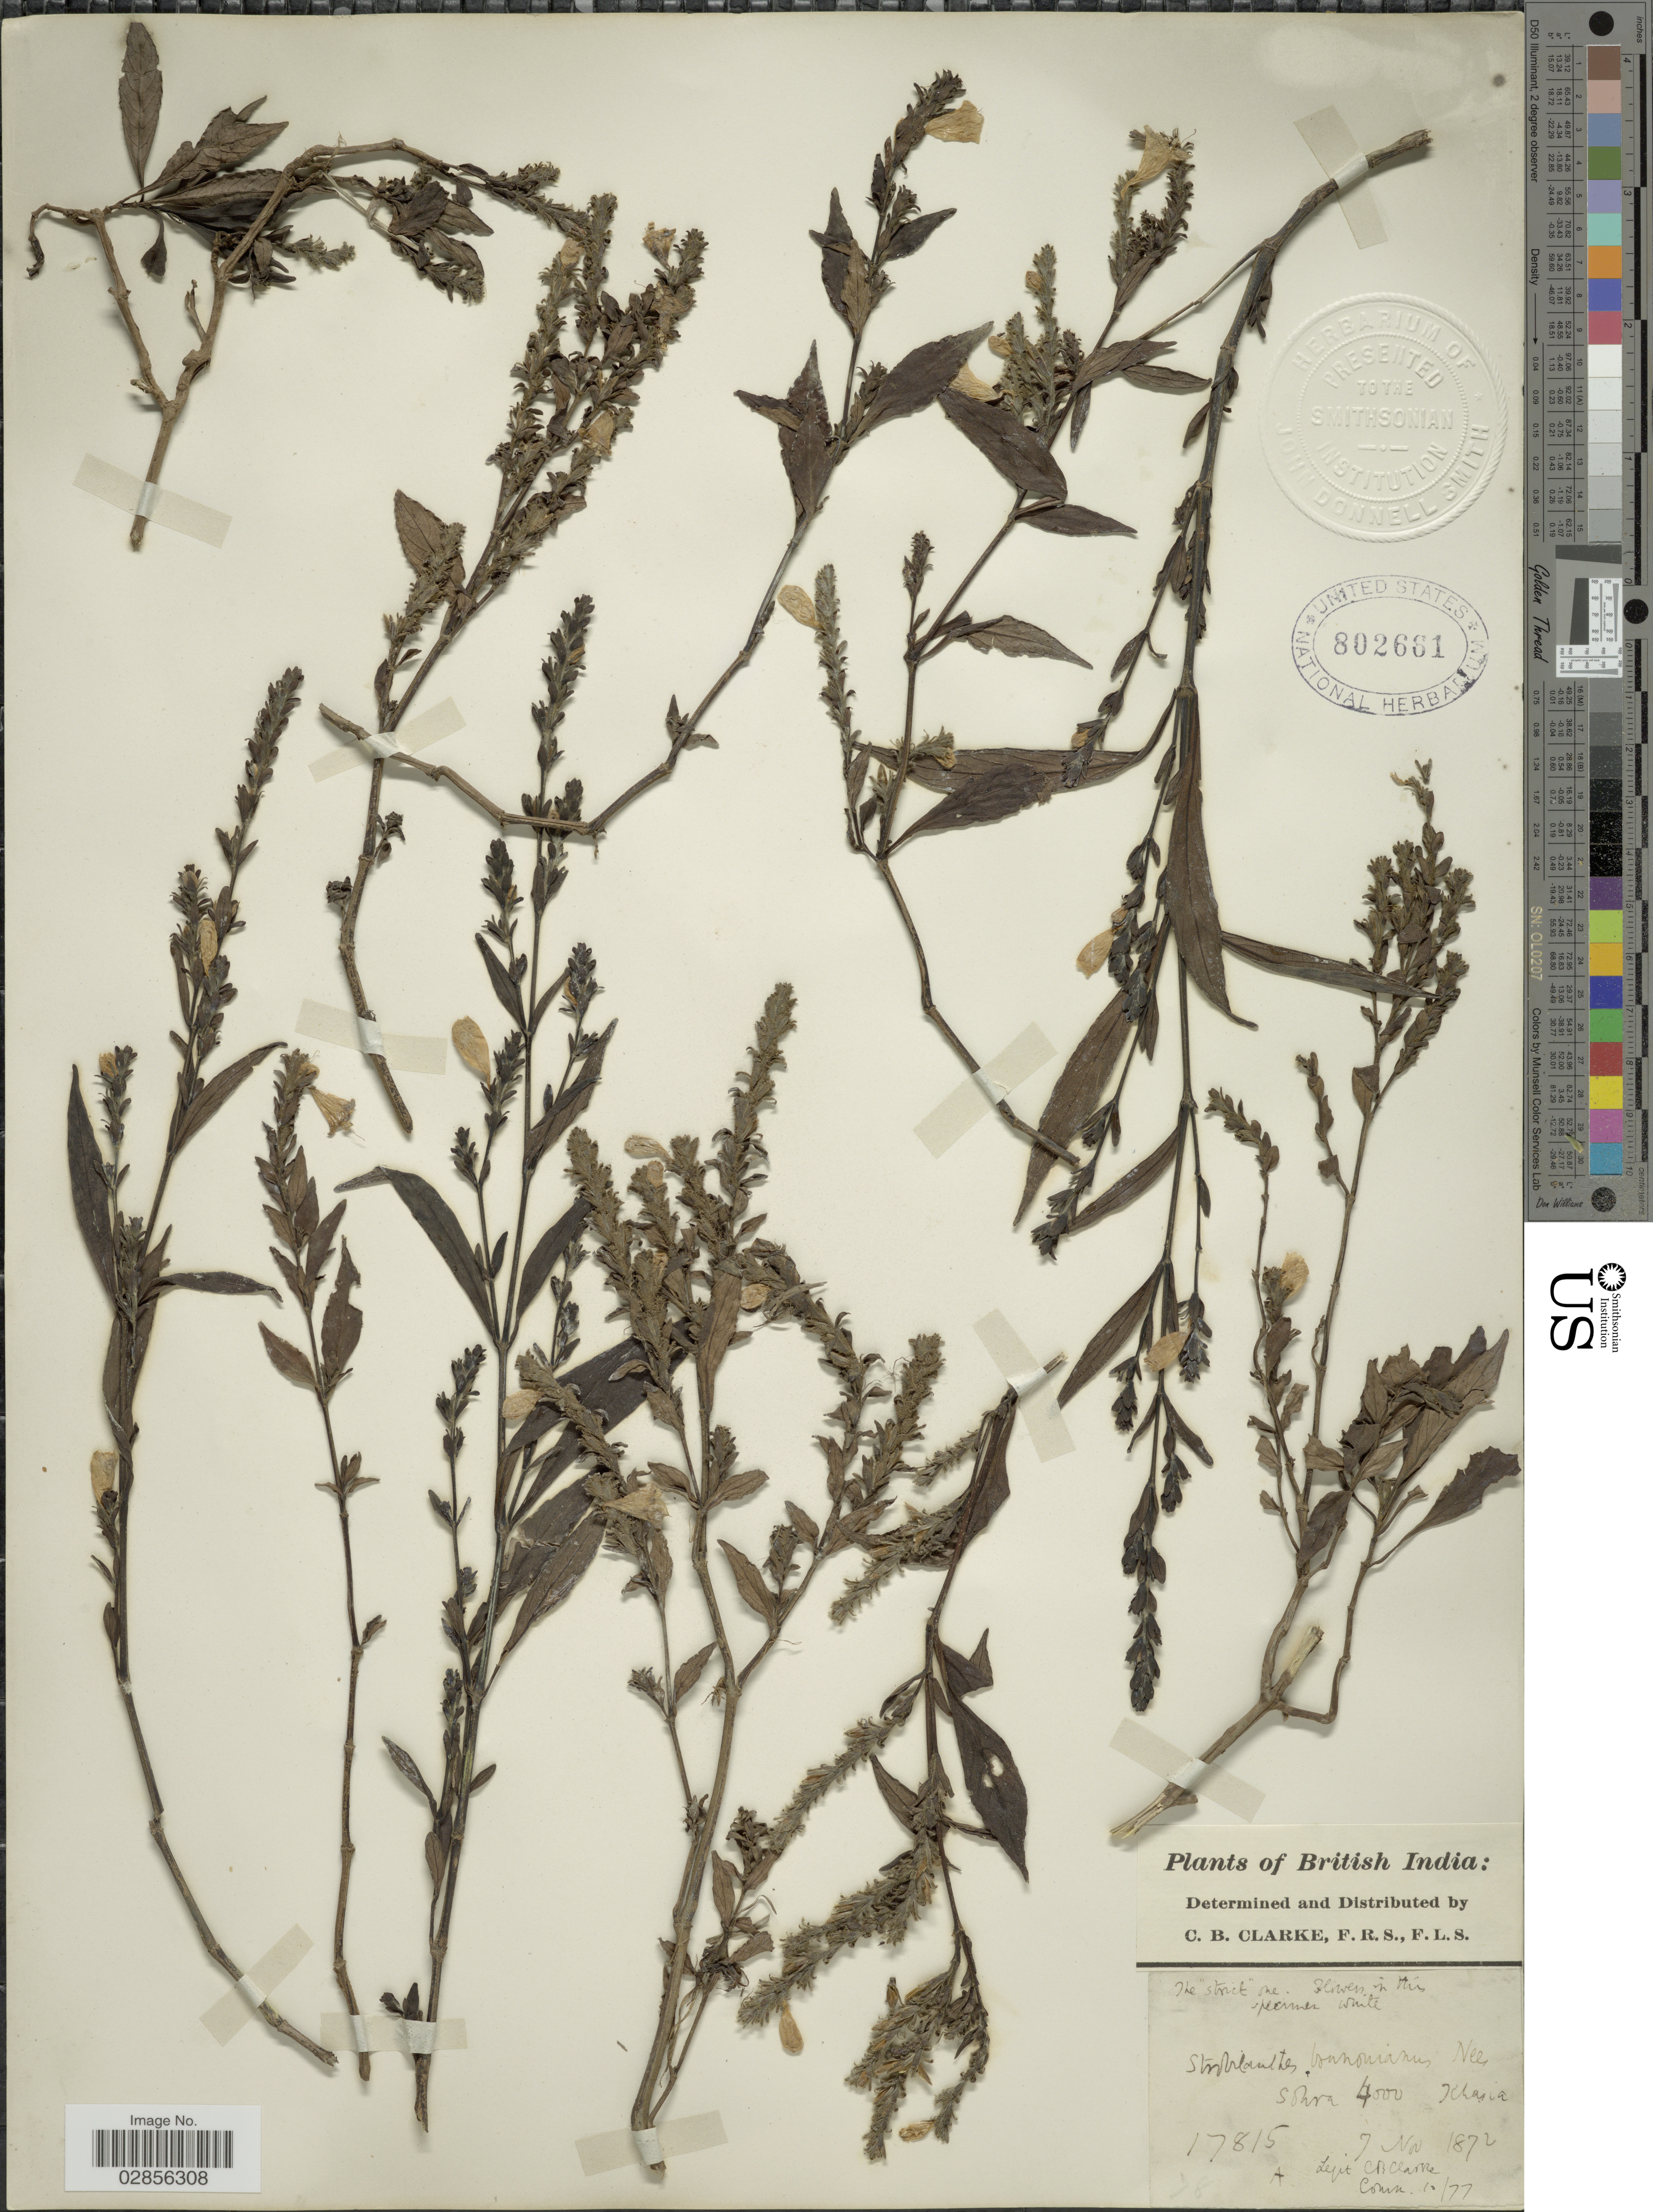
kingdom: Plantae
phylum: Tracheophyta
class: Magnoliopsida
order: Lamiales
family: Acanthaceae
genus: Strobilanthes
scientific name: Strobilanthes brunoniana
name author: Nees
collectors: C. B. Clarke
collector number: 171815A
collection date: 1872-11-07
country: India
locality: Sohra, Khasia.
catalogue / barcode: US 802661